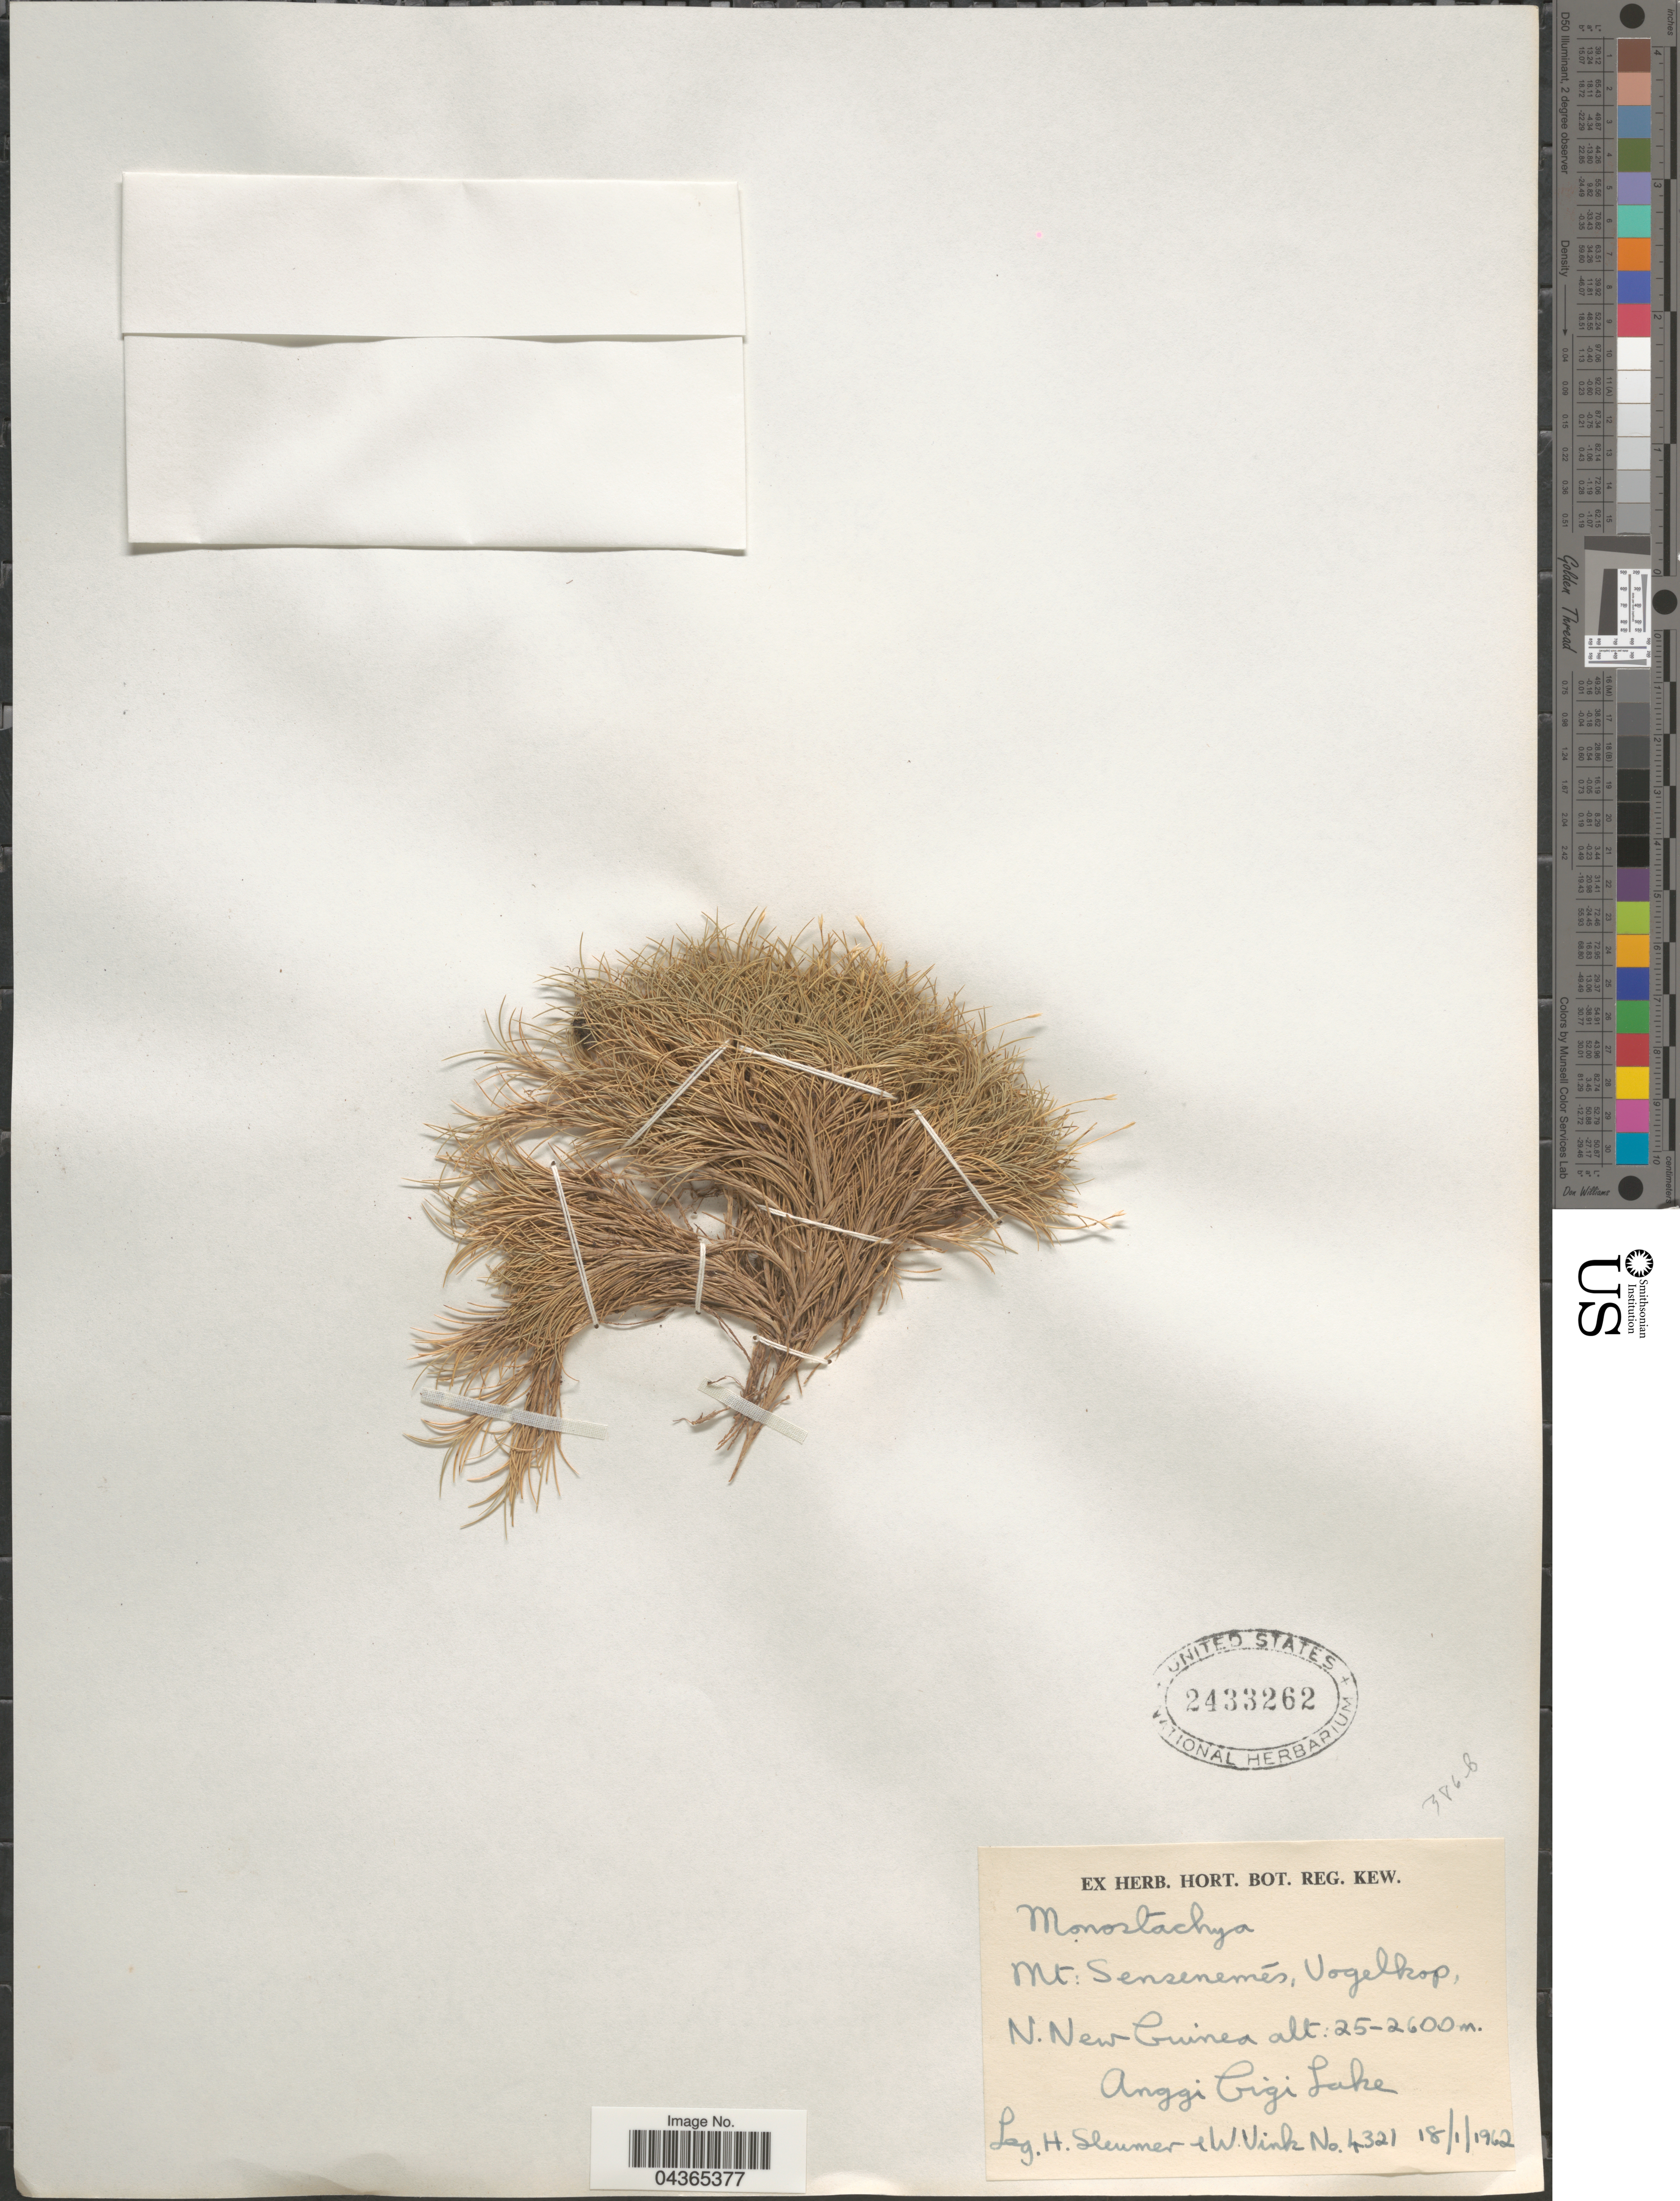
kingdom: Plantae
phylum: Tracheophyta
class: Liliopsida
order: Poales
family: Poaceae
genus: Rytidosperma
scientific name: Rytidosperma oreoboloides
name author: (F. Muell.) H.P. Linder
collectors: H. O. Sleumer & W. Vink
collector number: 4321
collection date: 1962-01-18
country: Indonesia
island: New Guinea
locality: Mt: Sensenemés, Vogelkop, N. New Guinea. Anggi Gigi Lake.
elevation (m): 2500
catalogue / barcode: US 2433262